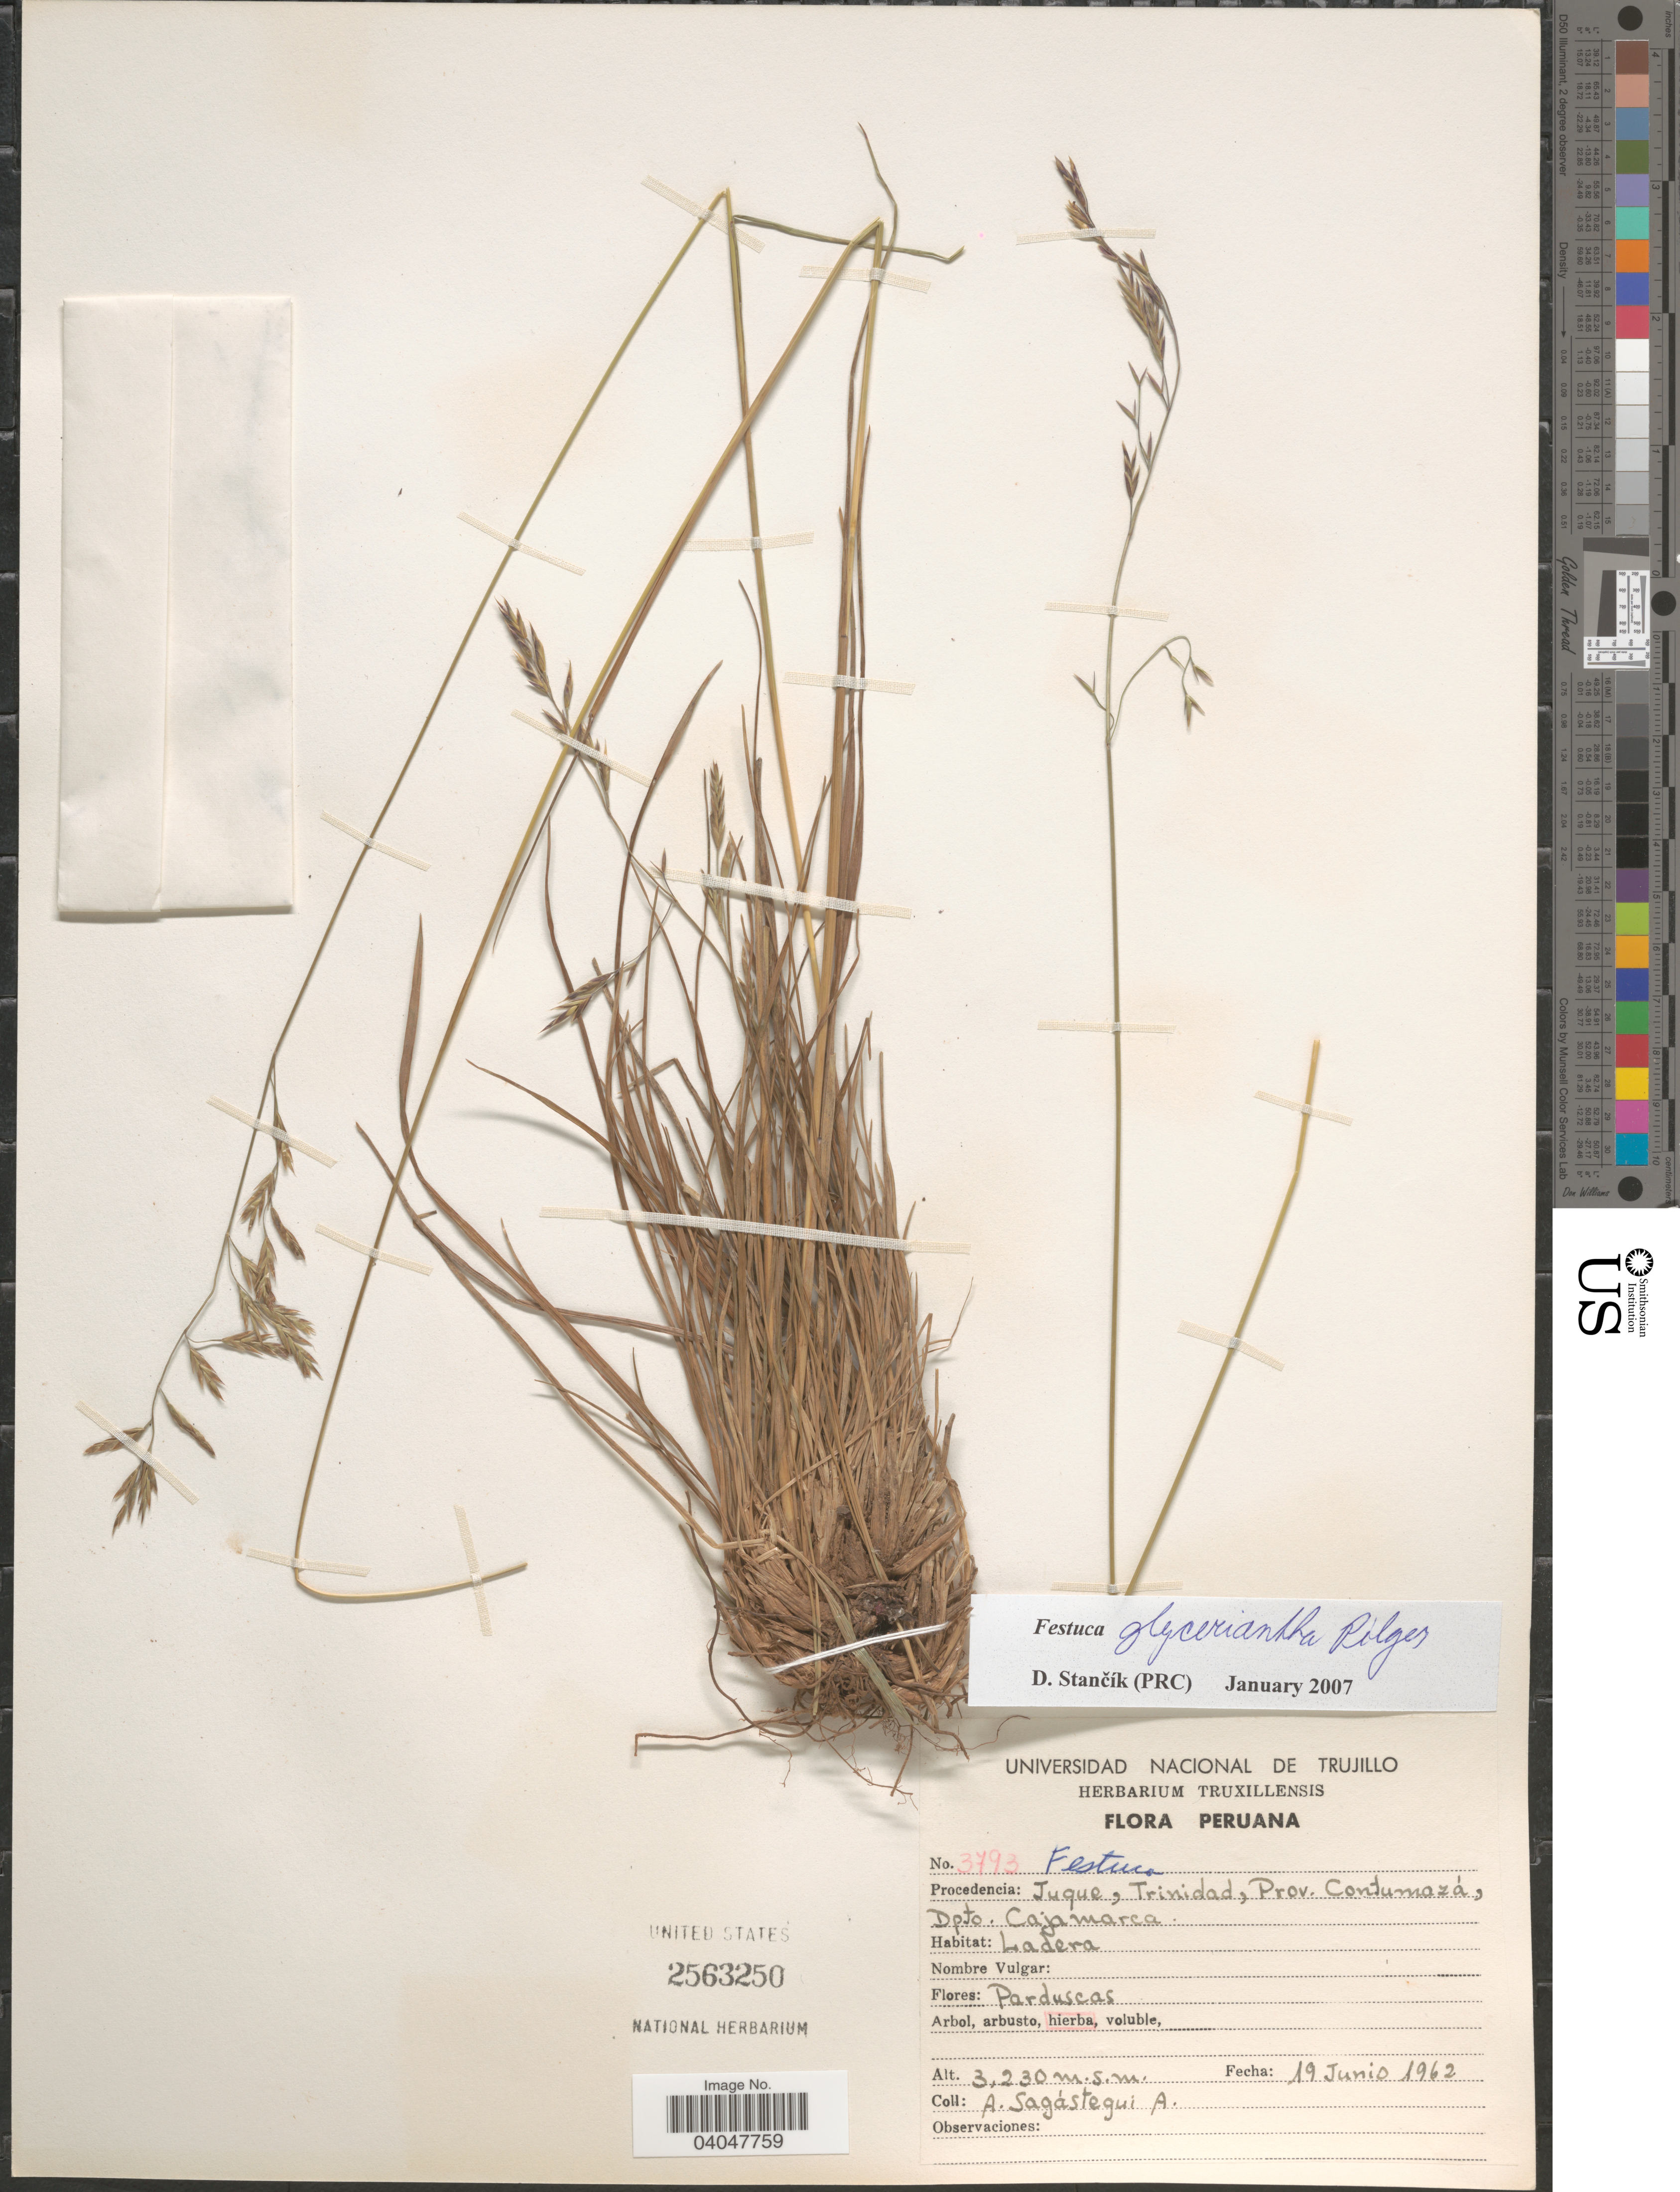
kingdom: Plantae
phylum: Tracheophyta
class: Liliopsida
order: Poales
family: Poaceae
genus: Festuca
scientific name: Festuca glyceriantha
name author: Pilg.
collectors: A. Sagástegui A.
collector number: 3793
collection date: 1962-06-19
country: Peru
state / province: Cajamarca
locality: Procedencia: Juque, Trinidad, Prov. Contumazá, Dpto. Cajamarca.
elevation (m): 3230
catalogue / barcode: US 2563250